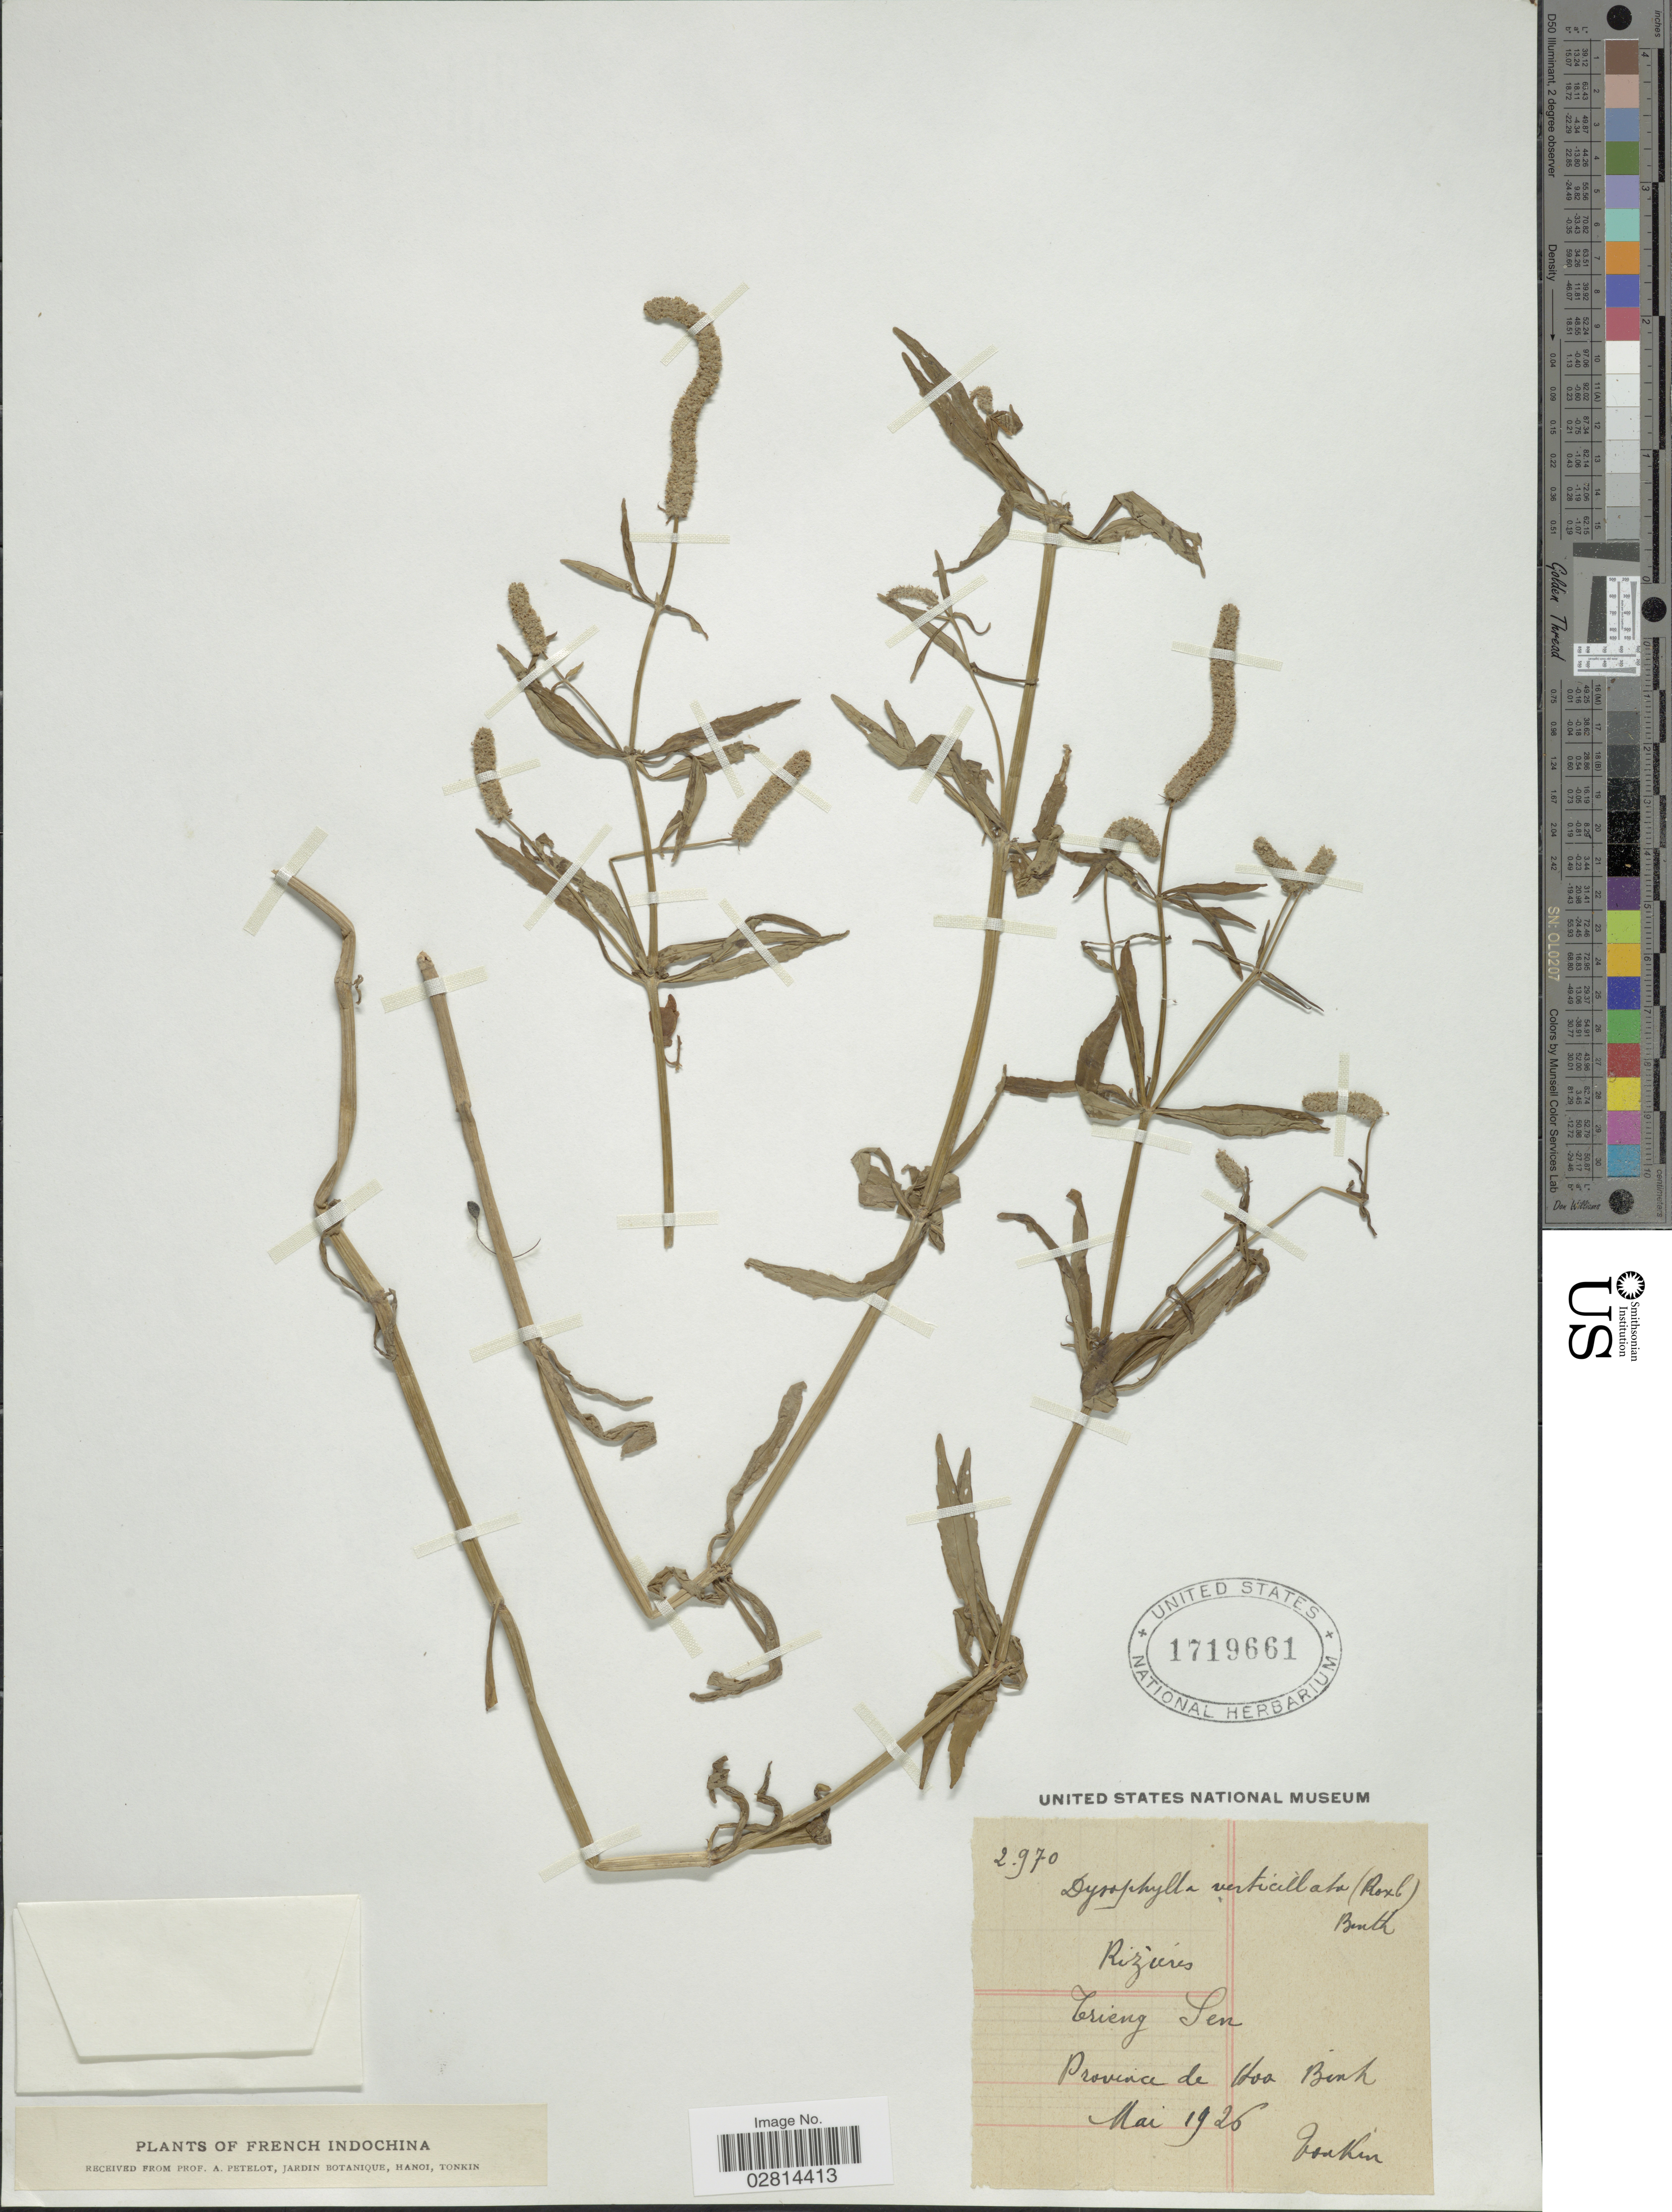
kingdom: Plantae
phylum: Tracheophyta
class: Magnoliopsida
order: Lamiales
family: Lamiaceae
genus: Pogostemon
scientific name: Pogostemon stellatus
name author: (Lour.) Kuntze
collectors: A. Petelot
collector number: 2970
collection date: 1926-05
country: Vietnam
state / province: Hoa Binh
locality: Tonkin. Rizieres. Tsieng [interpreted] Sen. French Indonesia.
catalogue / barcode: US 1719661